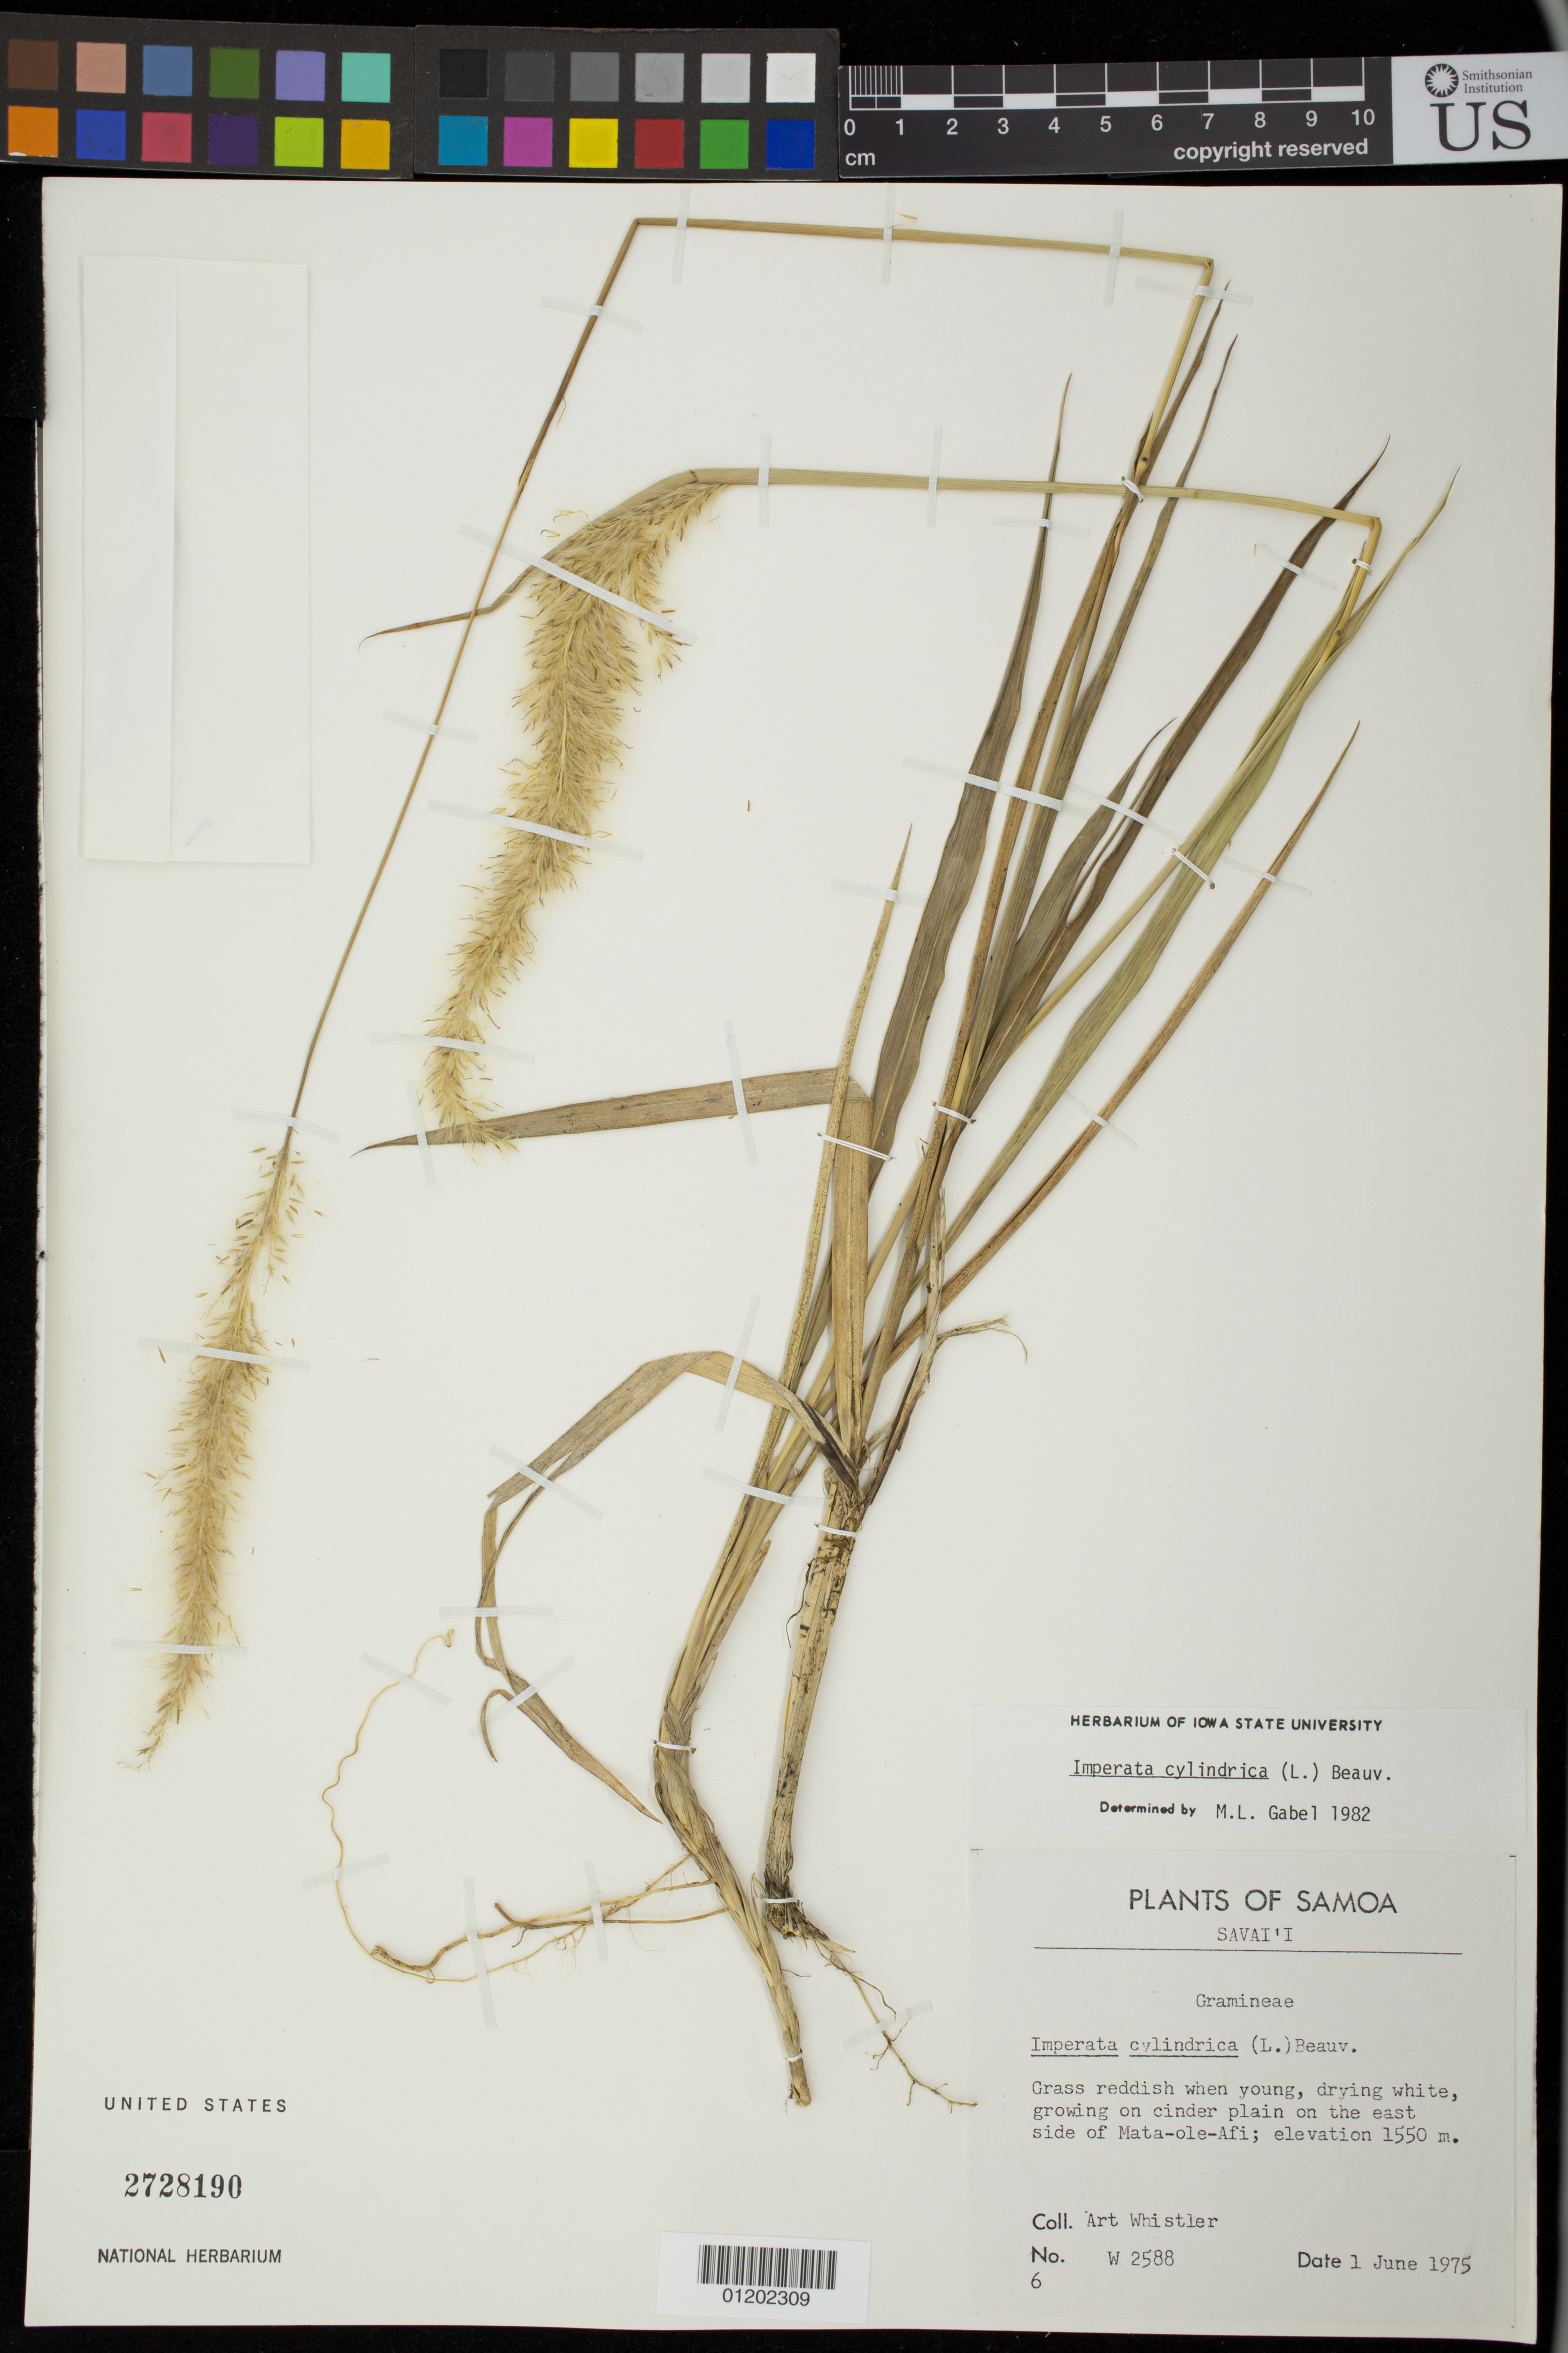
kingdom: Plantae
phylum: Tracheophyta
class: Liliopsida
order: Poales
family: Poaceae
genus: Imperata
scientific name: Imperata cylindrica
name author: (L.) P. Beauv.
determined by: Gabel, M. L.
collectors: A. Whistler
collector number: W 2588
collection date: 1975-06-01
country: Samoa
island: Savai'i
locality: The east side of Mata-ole-Afi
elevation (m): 1550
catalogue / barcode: US 2728190